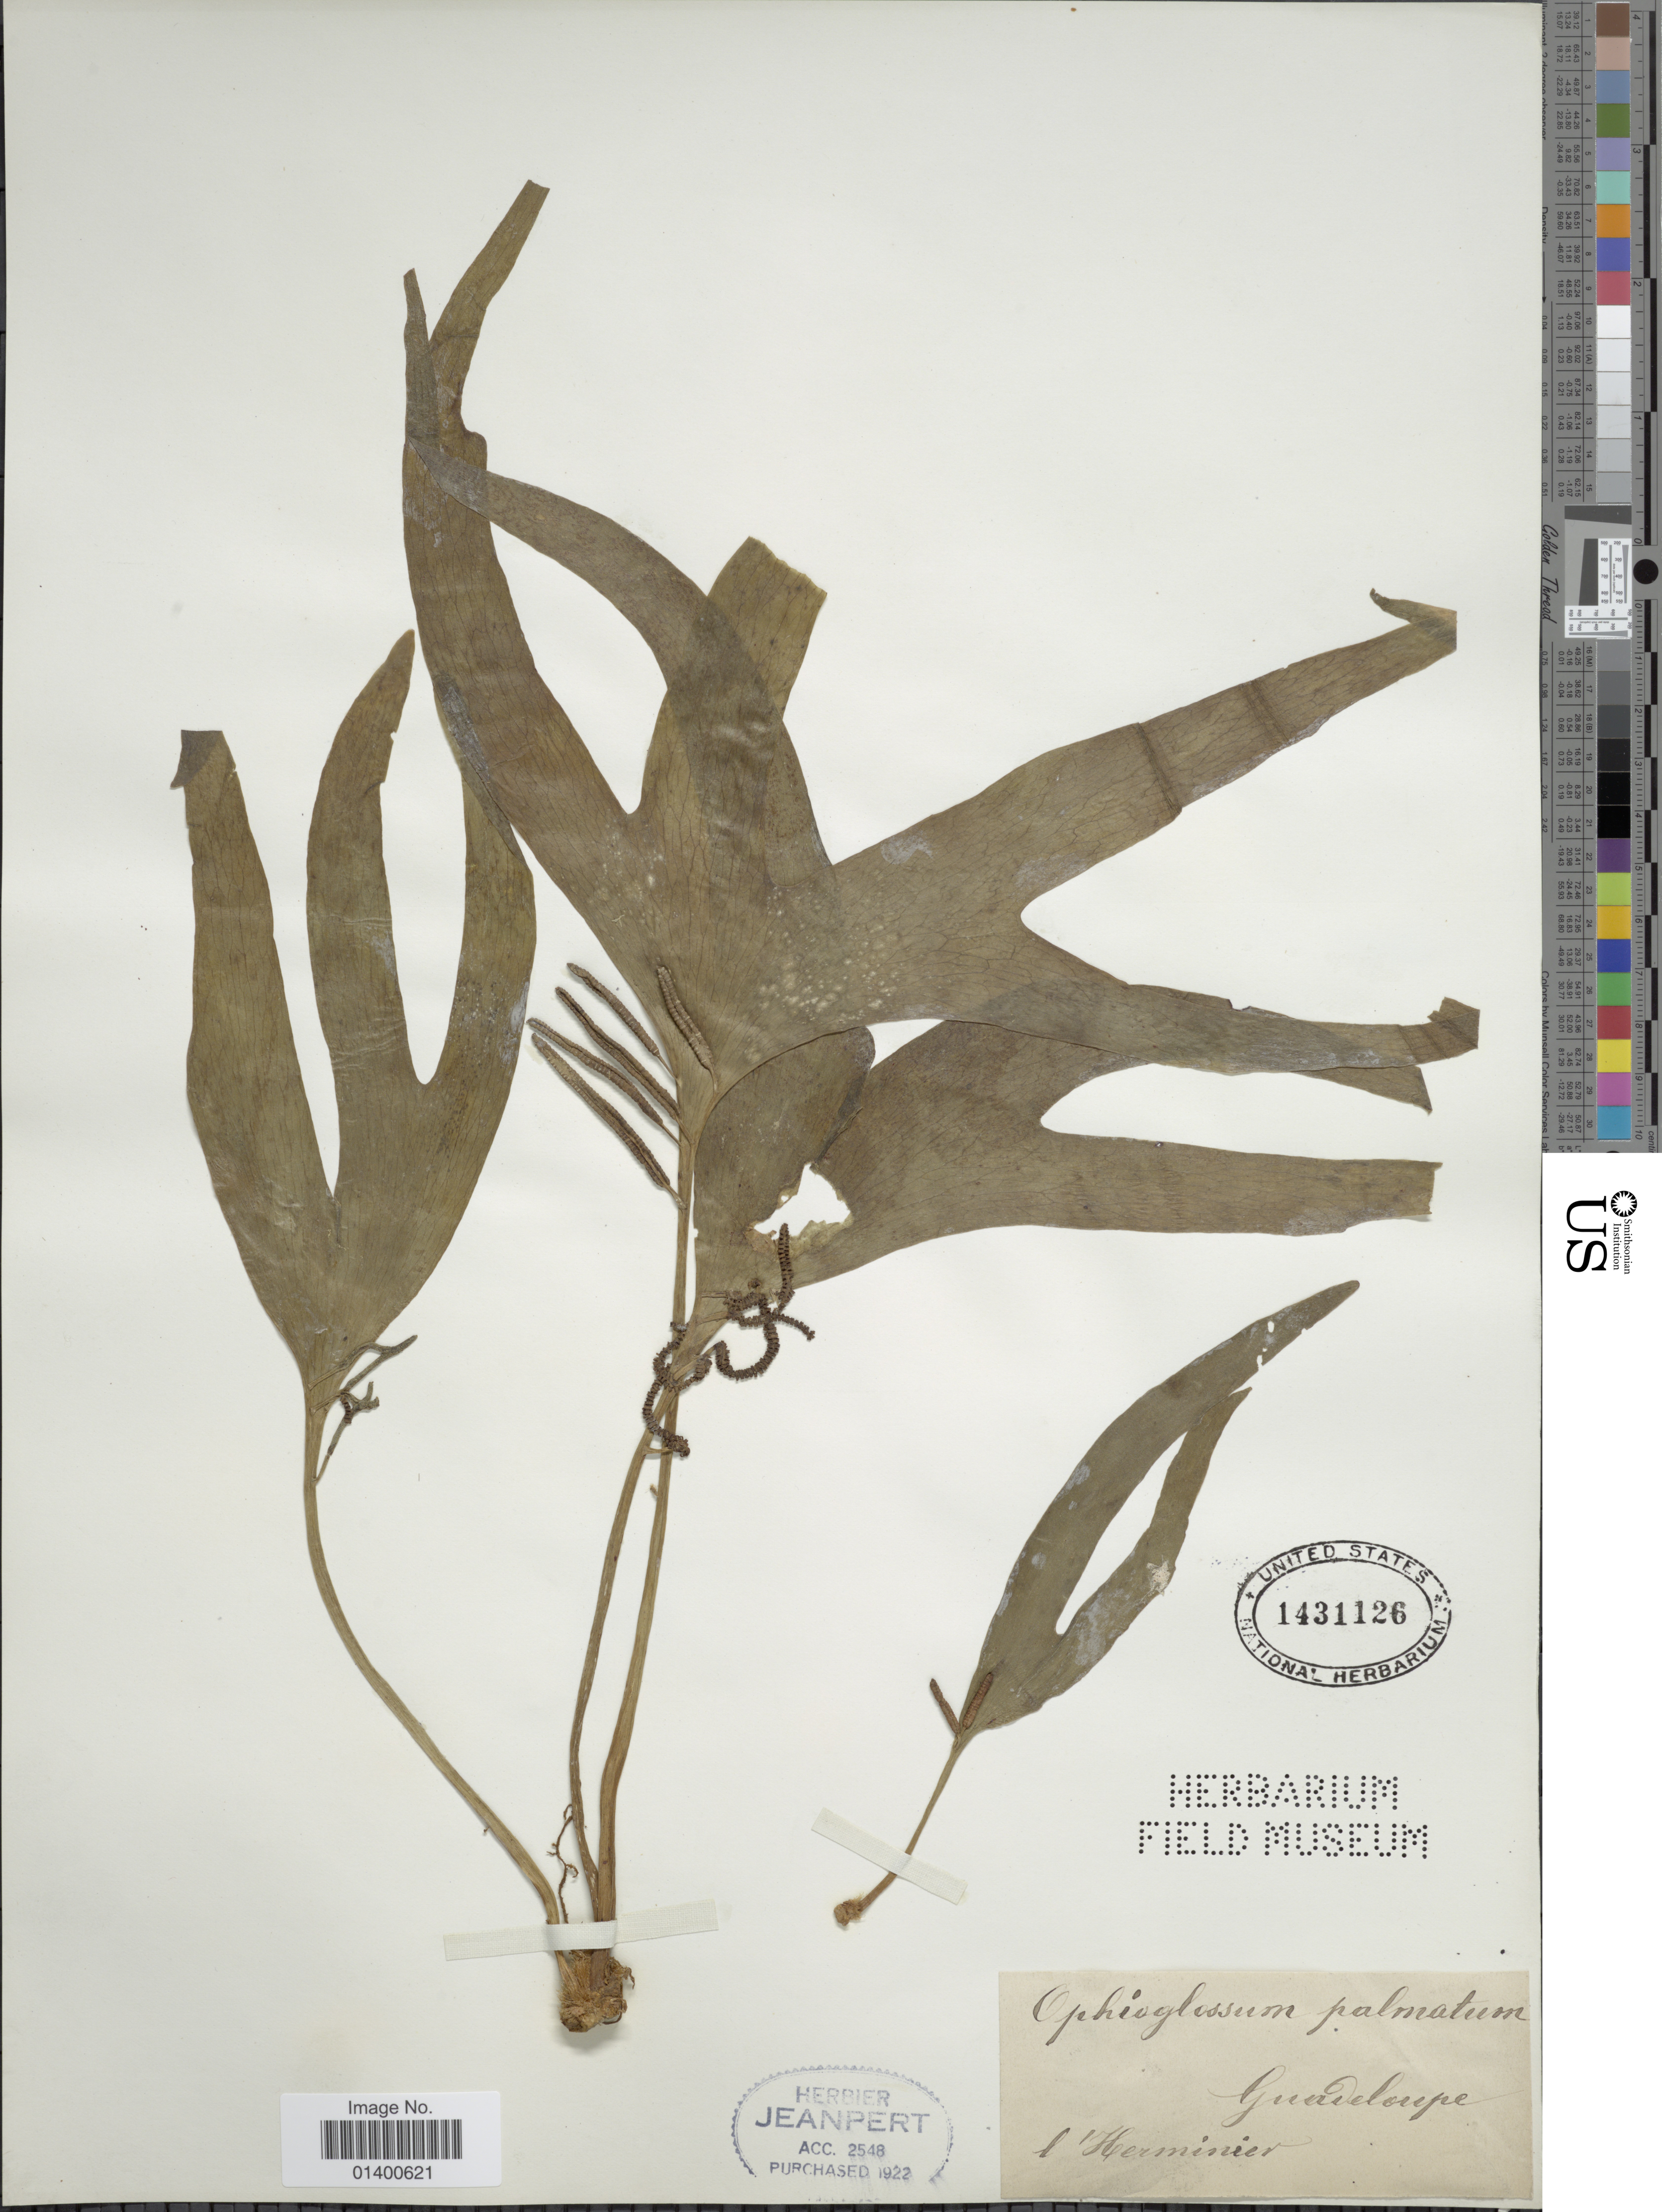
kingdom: Plantae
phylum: Tracheophyta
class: Polypodiopsida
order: Ophioglossales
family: Ophioglossaceae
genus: Cheiroglossa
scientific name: Cheiroglossa palmata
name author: (L.) C. Presl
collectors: F. L'Herminier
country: Guadeloupe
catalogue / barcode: US 1431126